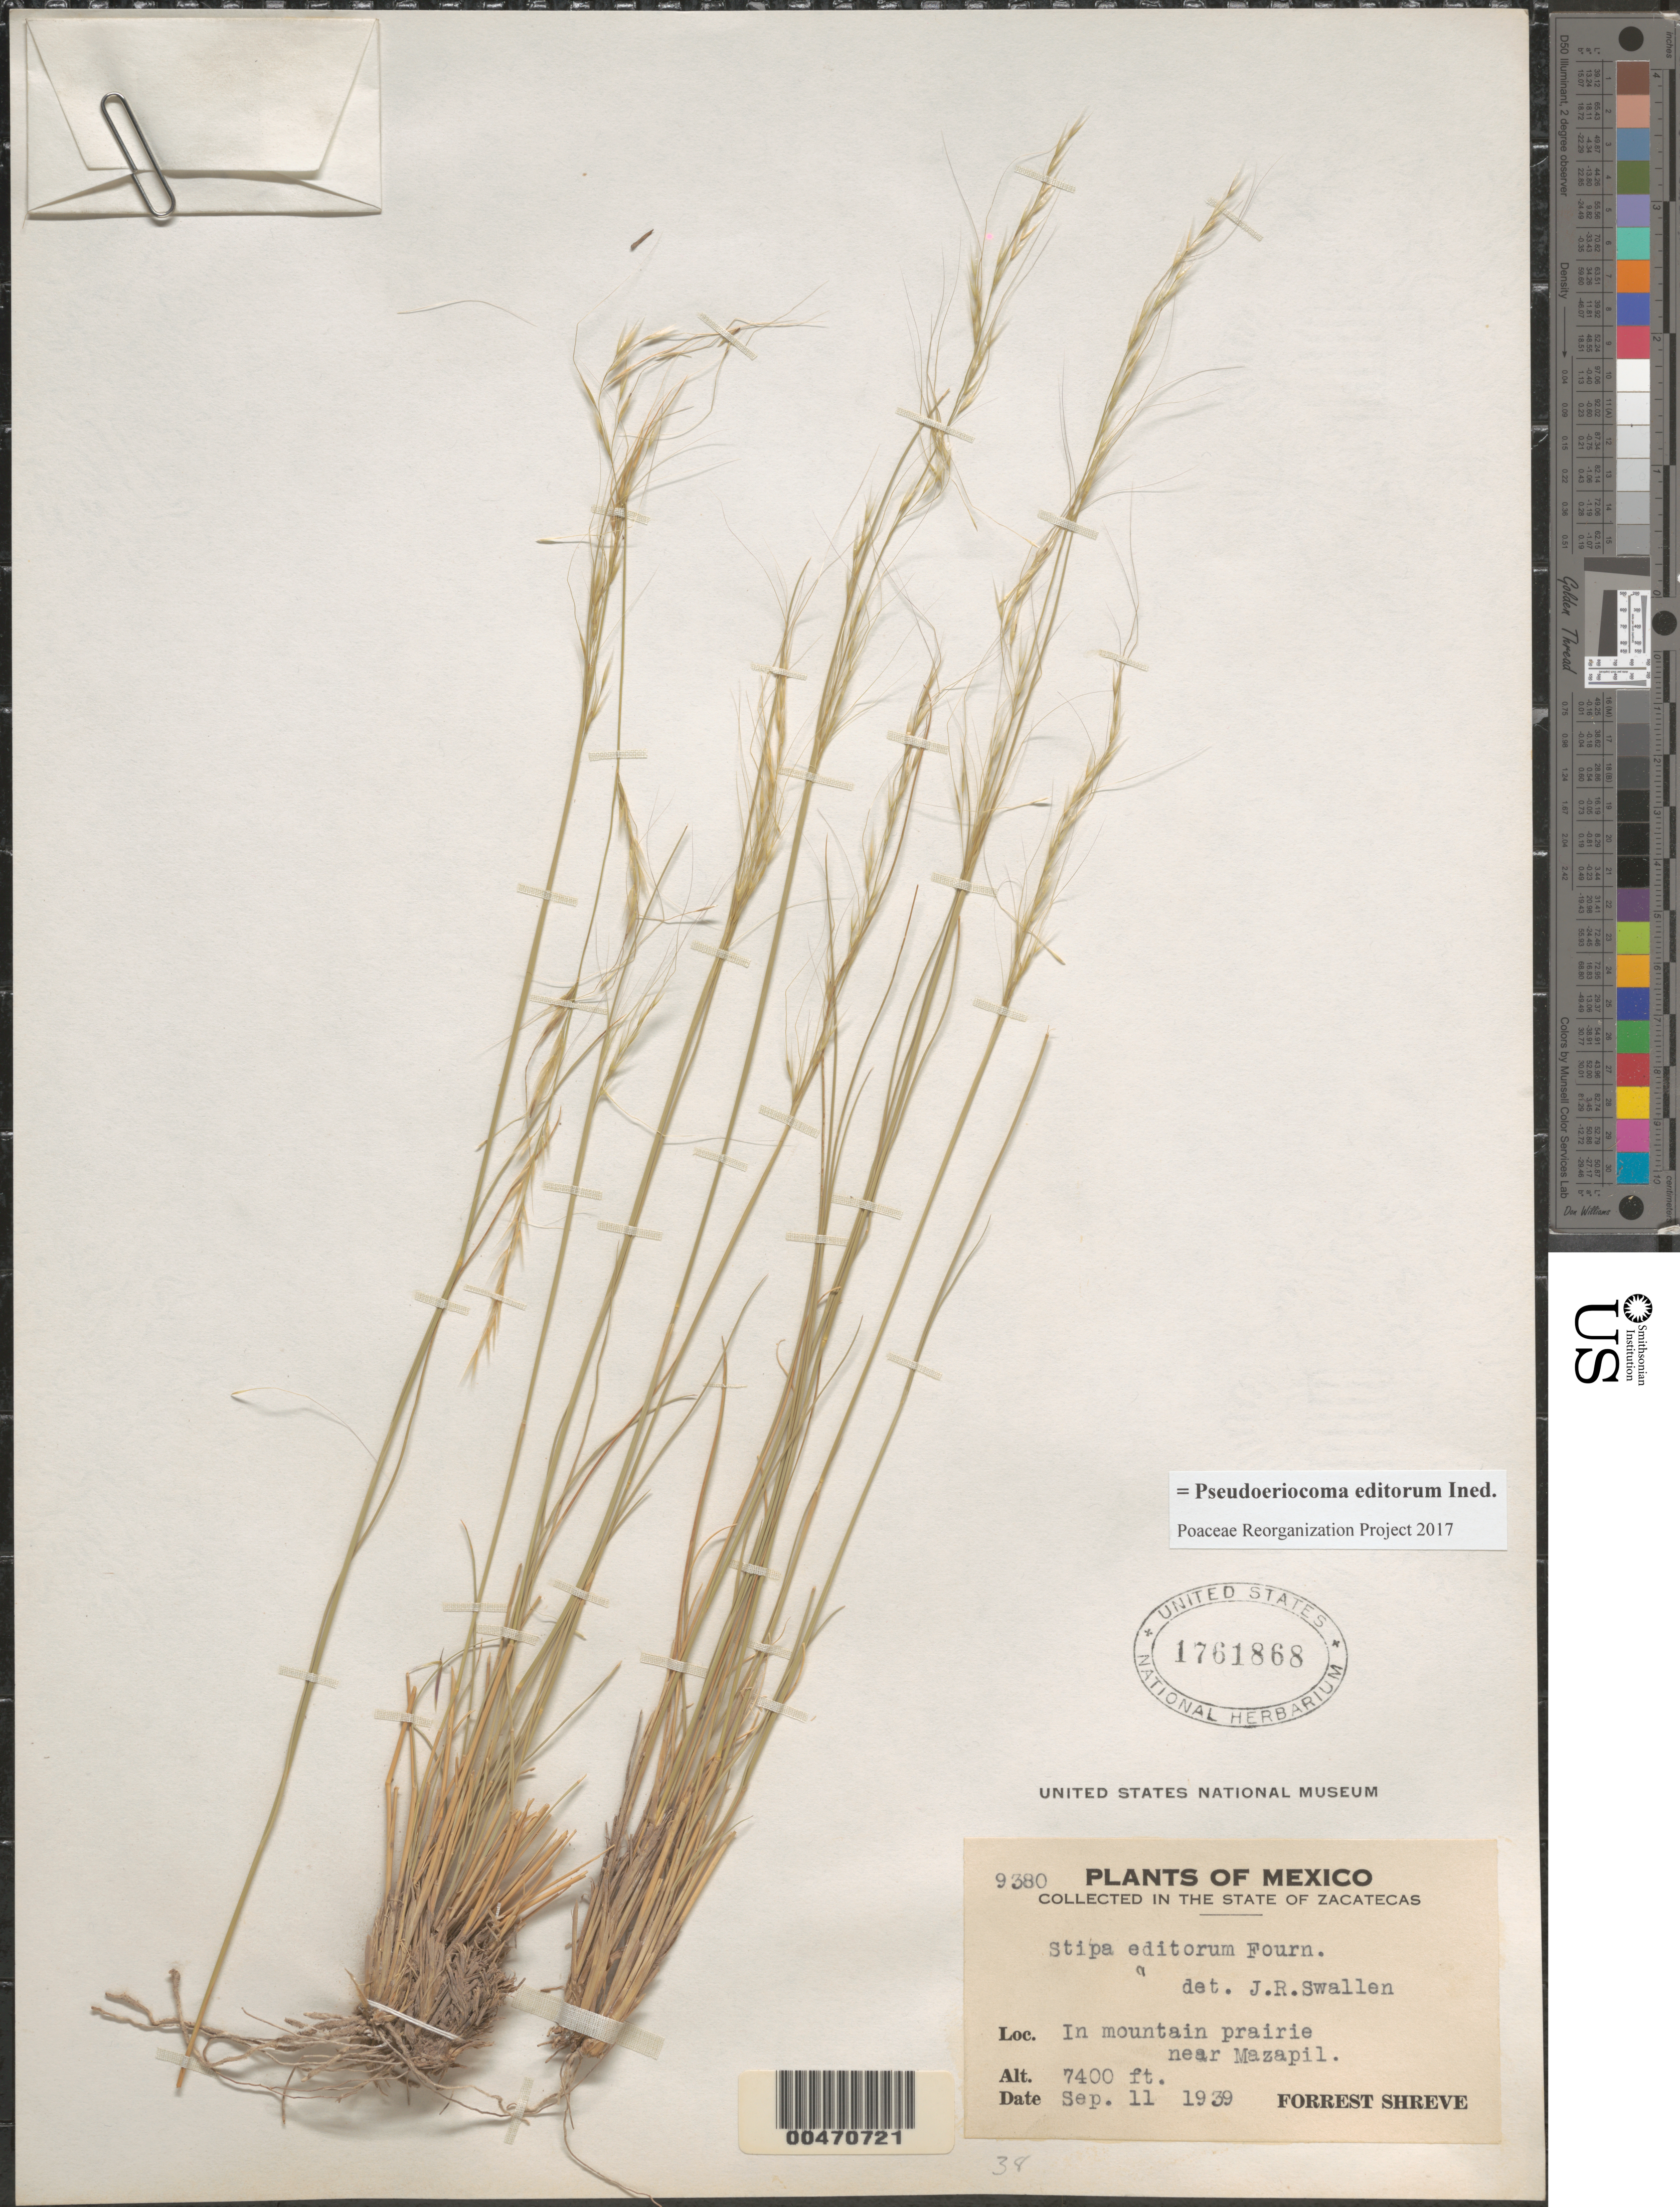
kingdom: Plantae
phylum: Tracheophyta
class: Liliopsida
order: Poales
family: Poaceae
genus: Pseudoeriocoma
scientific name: Pseudoeriocoma editorum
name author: (E. Fourn.) Romasch.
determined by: Poaceae Reorganization Project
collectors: F. Shreve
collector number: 9380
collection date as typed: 11 Sep 1939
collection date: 1939-09-11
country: Mexico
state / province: Zacatecas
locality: Near Mazapil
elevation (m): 2256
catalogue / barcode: US 1761868